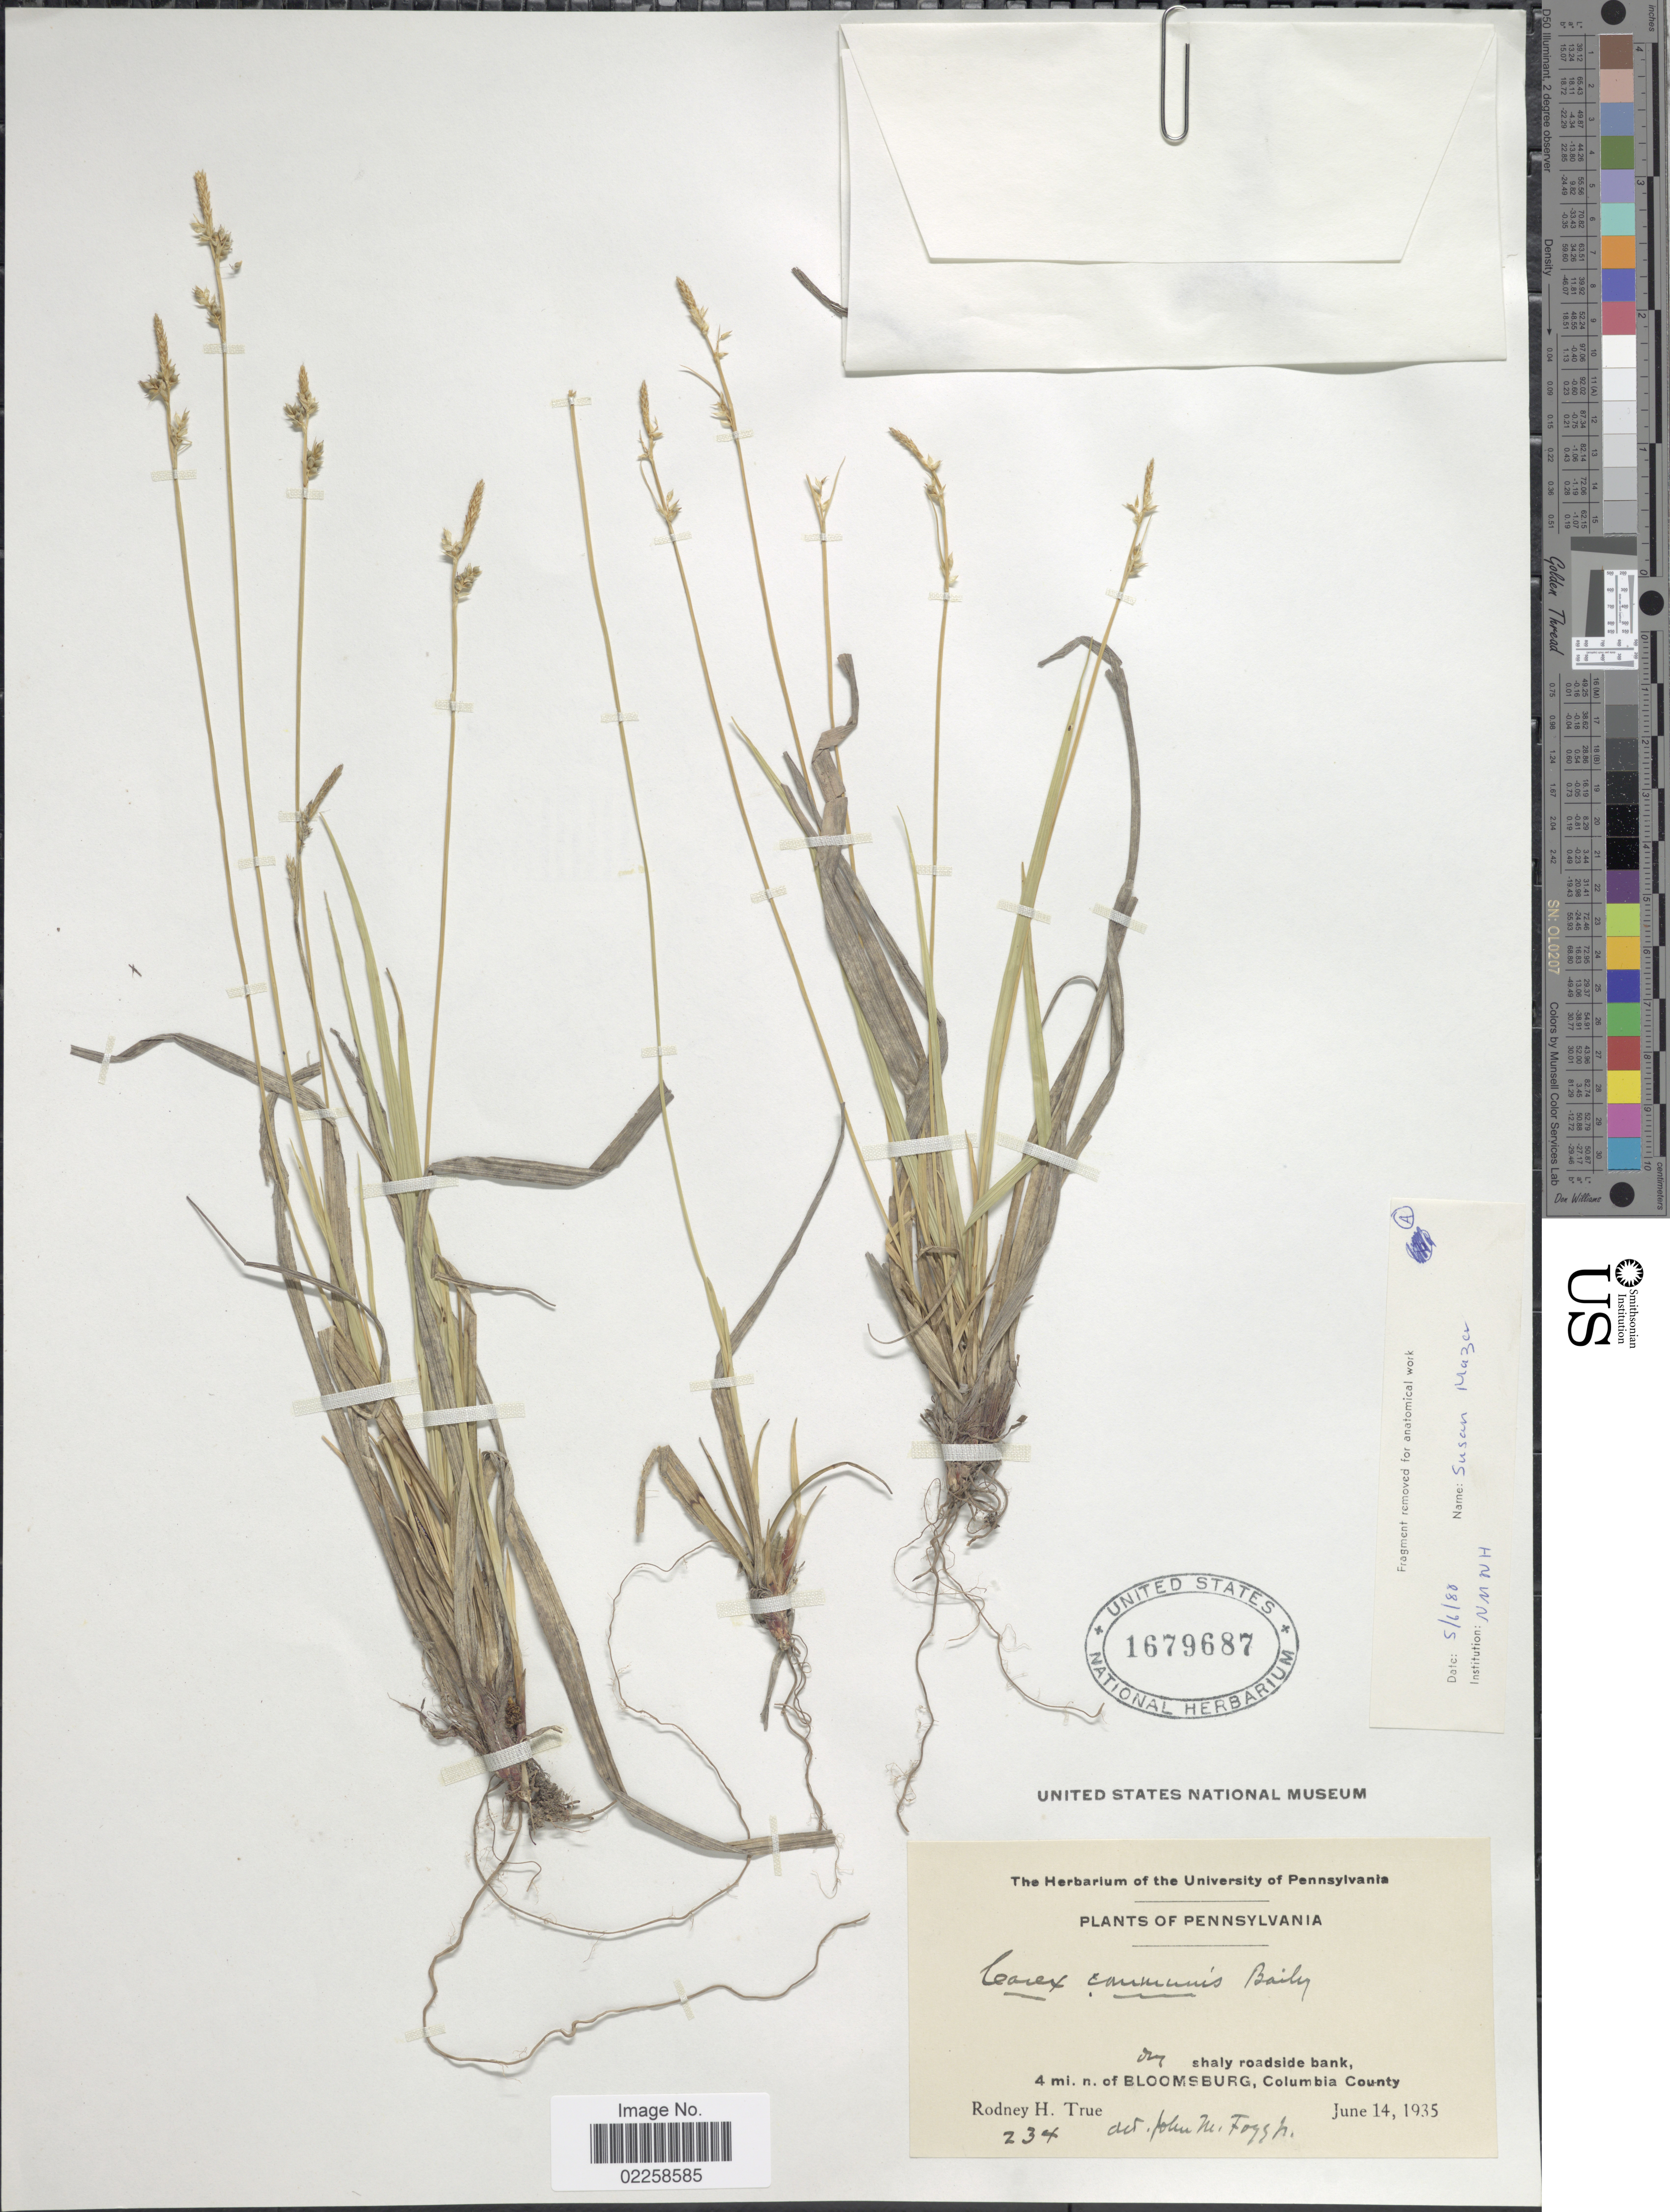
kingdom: Plantae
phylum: Tracheophyta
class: Liliopsida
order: Poales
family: Cyperaceae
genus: Carex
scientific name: Carex communis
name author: L.H. Bailey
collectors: R. H. True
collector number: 234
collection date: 1935-06-14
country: United States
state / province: Pennsylvania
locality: Dry shaly roadside bank, 4 mi. n. of Bloomsburg, Columbia County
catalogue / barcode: US 1679687